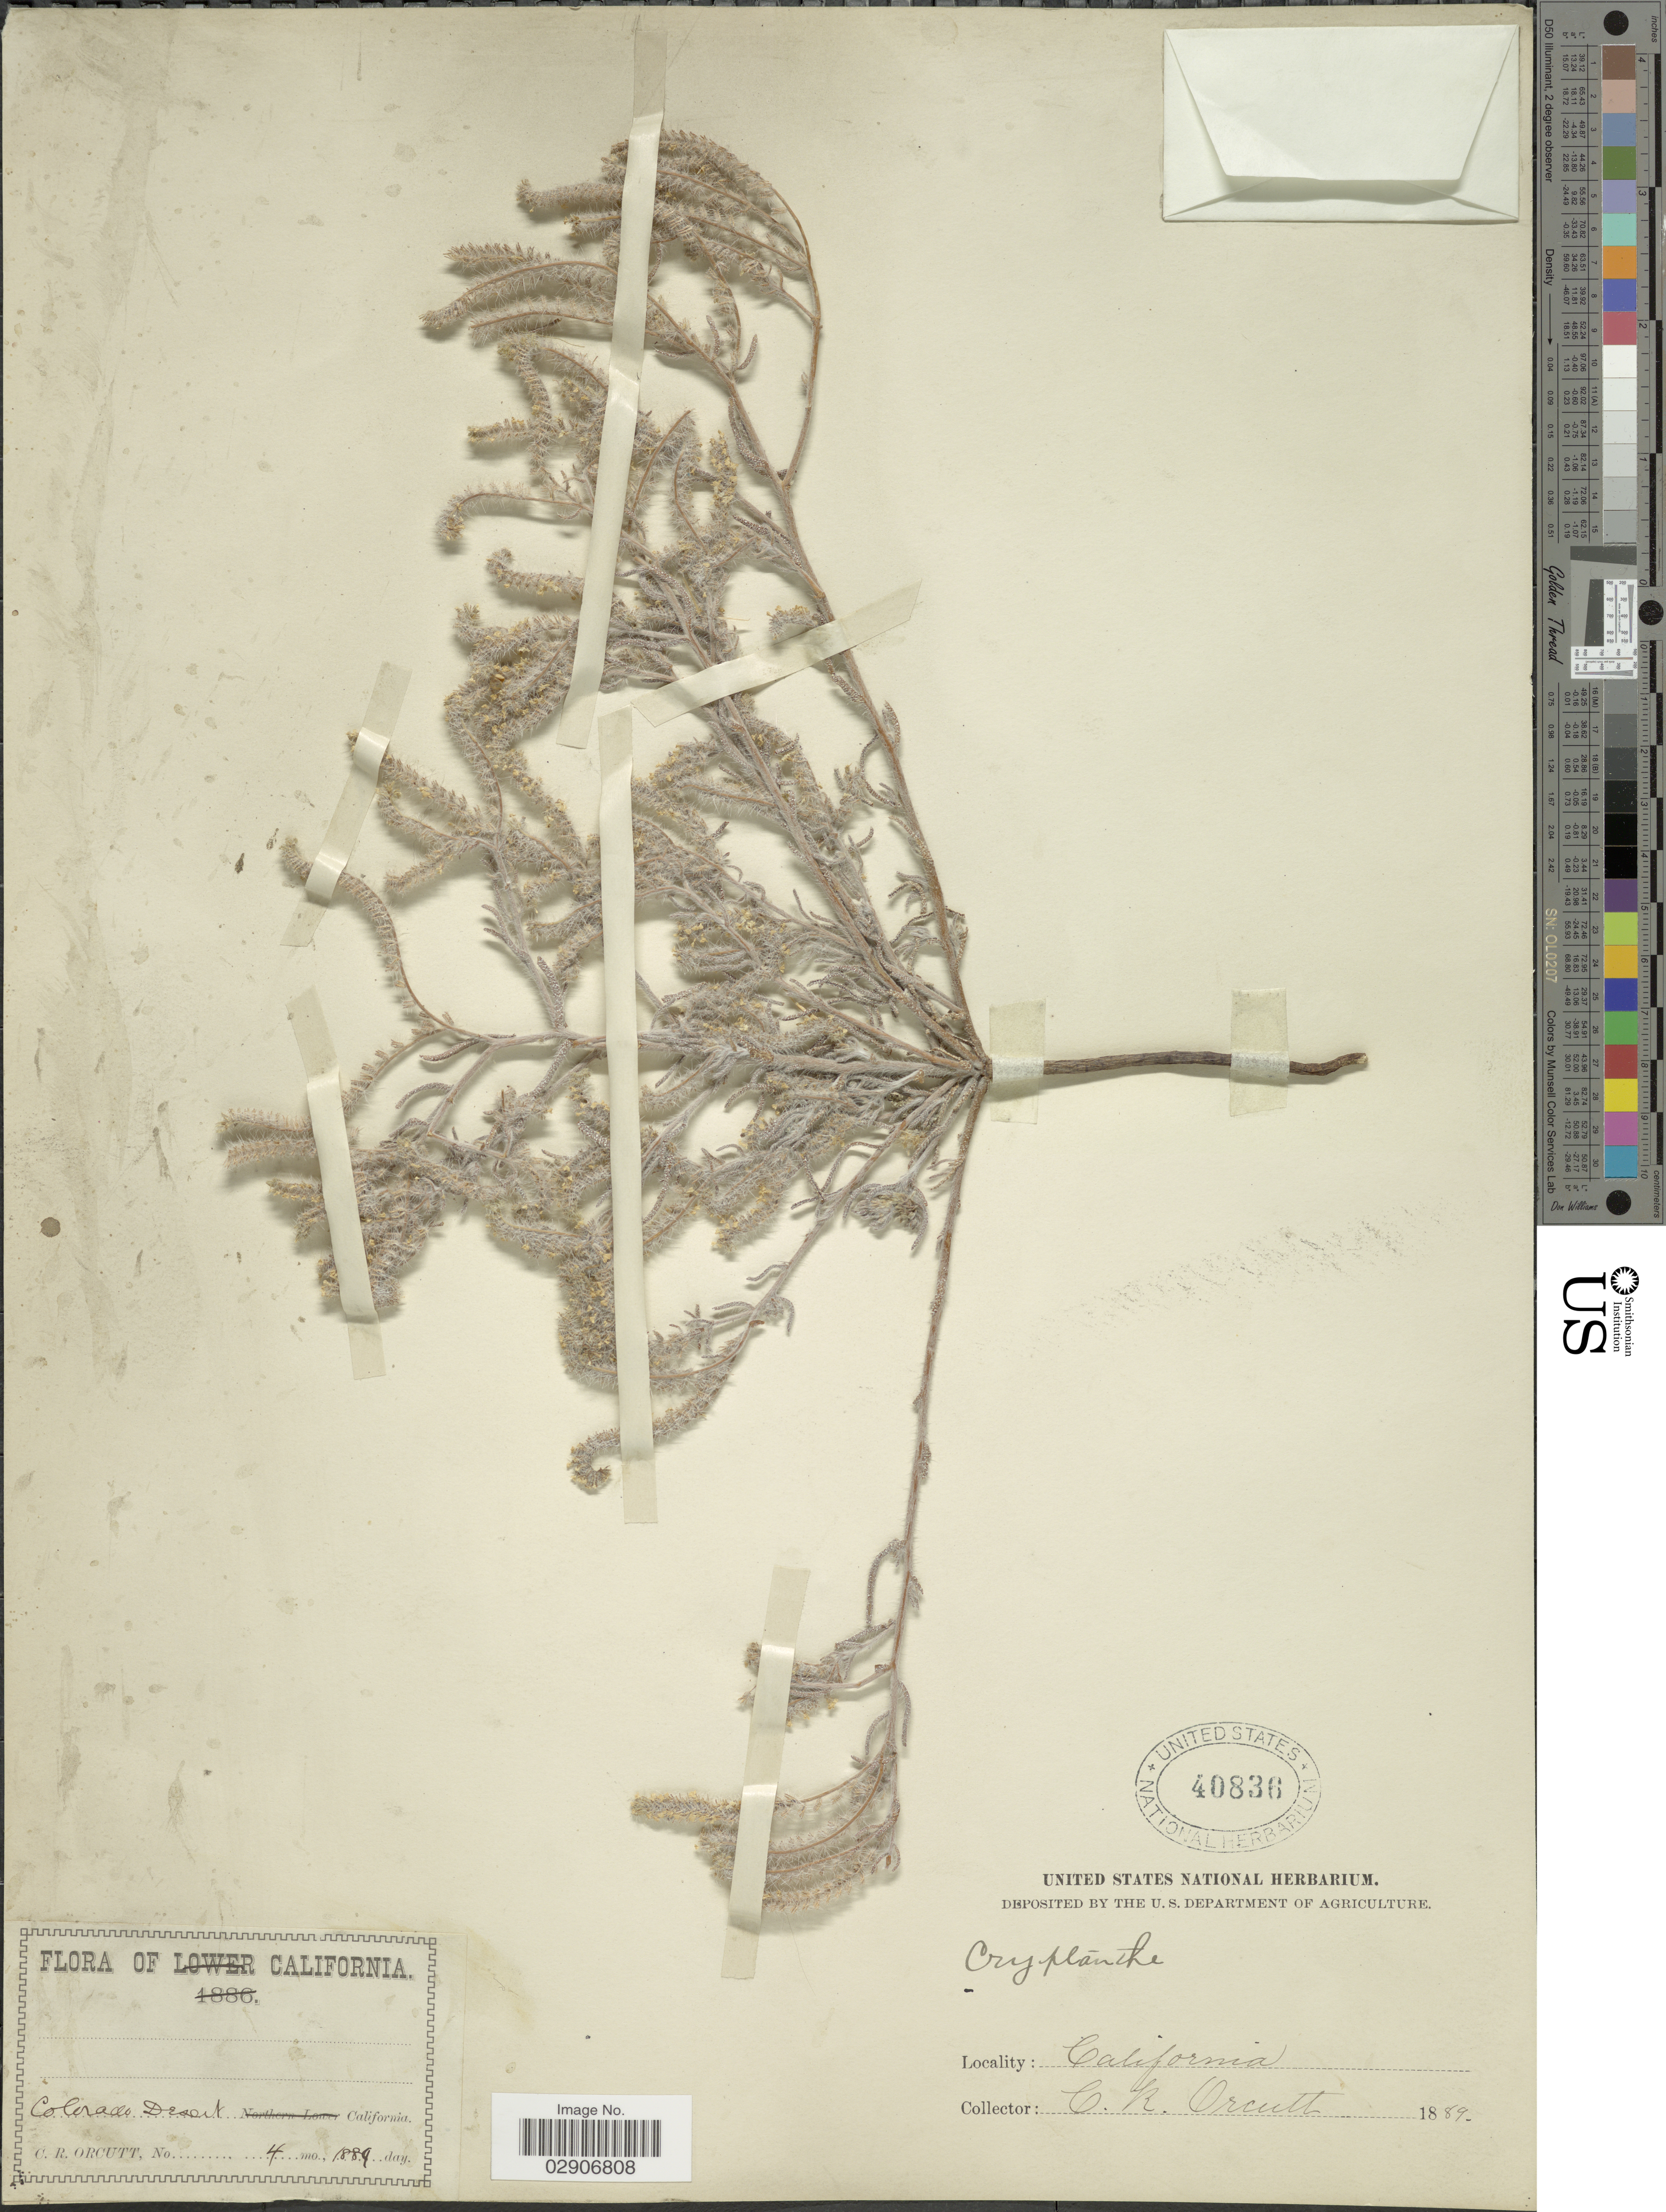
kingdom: Plantae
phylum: Tracheophyta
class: Magnoliopsida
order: Boraginales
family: Boraginaceae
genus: Cryptantha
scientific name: Cryptantha angustifolia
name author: (Torr.) Greene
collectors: C. R. Orcutt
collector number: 4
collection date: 1889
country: United States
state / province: California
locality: Colorado Desert.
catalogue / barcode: US 40836